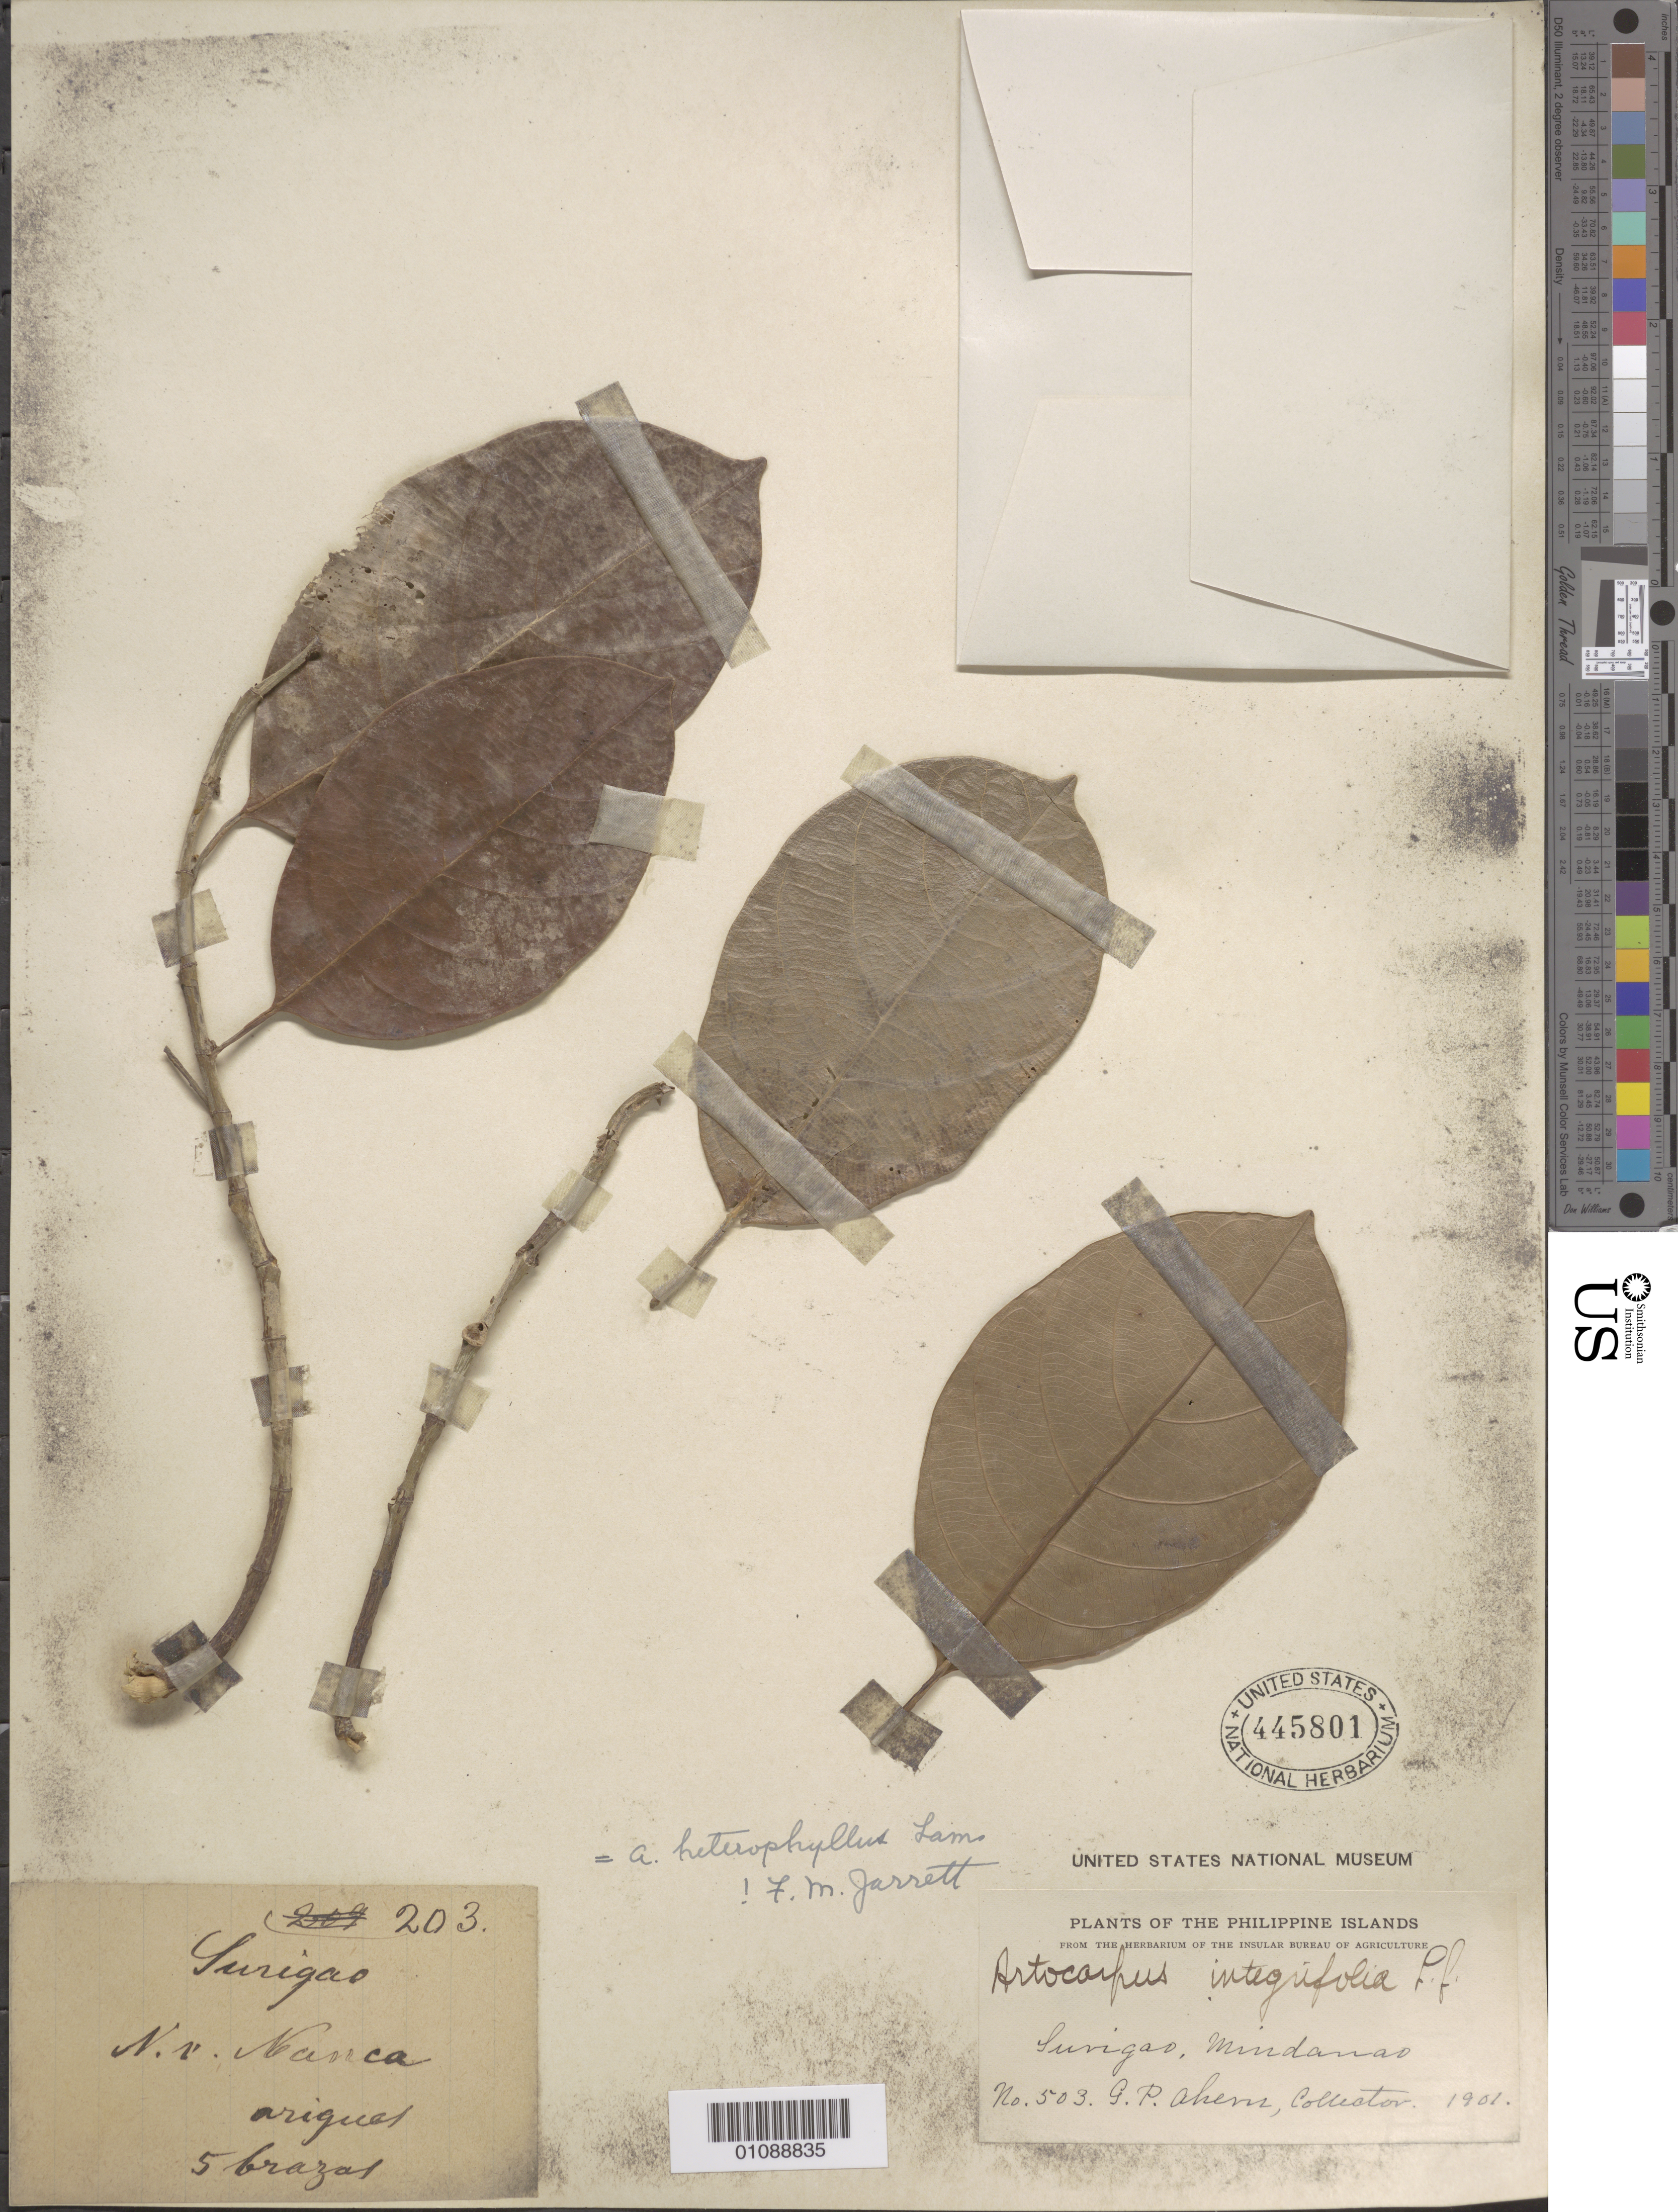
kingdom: Plantae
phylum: Tracheophyta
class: Magnoliopsida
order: Rosales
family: Moraceae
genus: Artocarpus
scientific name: Artocarpus heterophyllus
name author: Lam.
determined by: Jarrett, Frances M.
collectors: G. Ahern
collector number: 503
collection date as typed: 1901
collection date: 1901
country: Philippines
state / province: Caraga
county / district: Surigao del Norte / Surigao del Sur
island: Mindanao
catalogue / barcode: US 445801